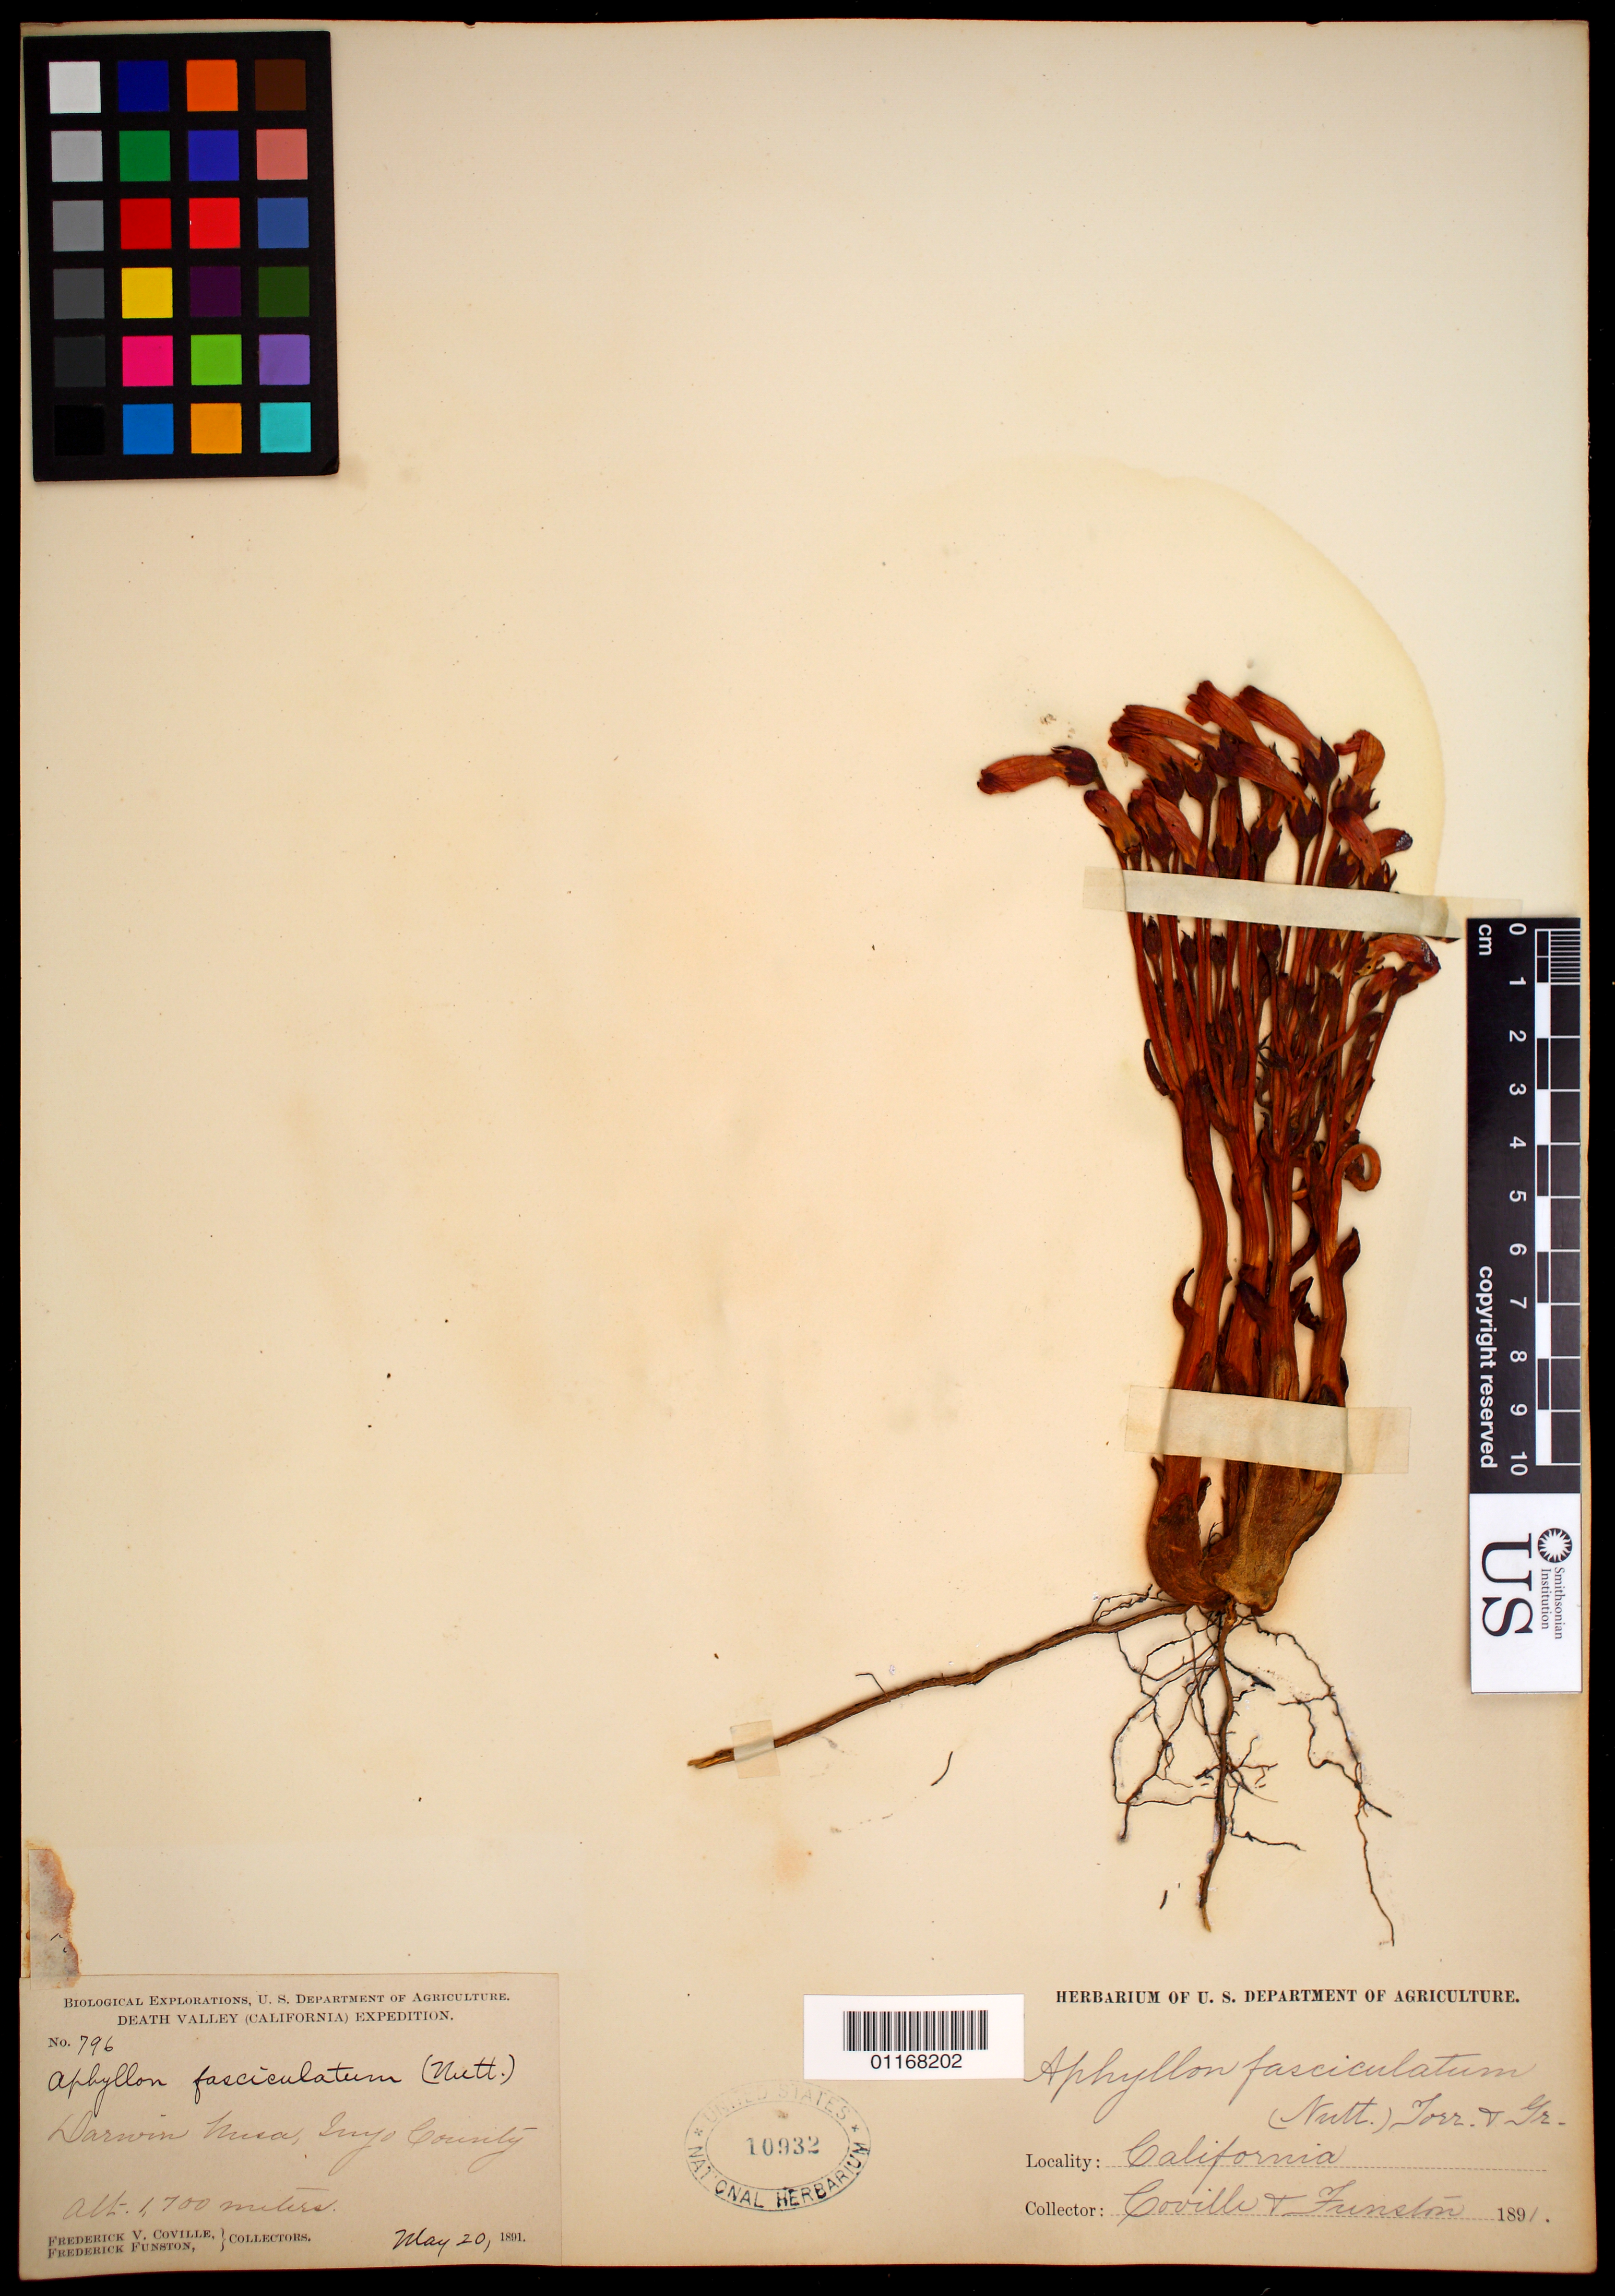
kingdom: Plantae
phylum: Tracheophyta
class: Magnoliopsida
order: Lamiales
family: Orobanchaceae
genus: Aphyllon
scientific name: Aphyllon fasciculatum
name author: (Nutt.) Torr. & A. Gray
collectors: F. V. Coville & F. Funston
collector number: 796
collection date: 1891-05-20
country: United States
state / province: California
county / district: Inyo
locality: Darwin Mesa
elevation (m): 1700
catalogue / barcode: US 10932